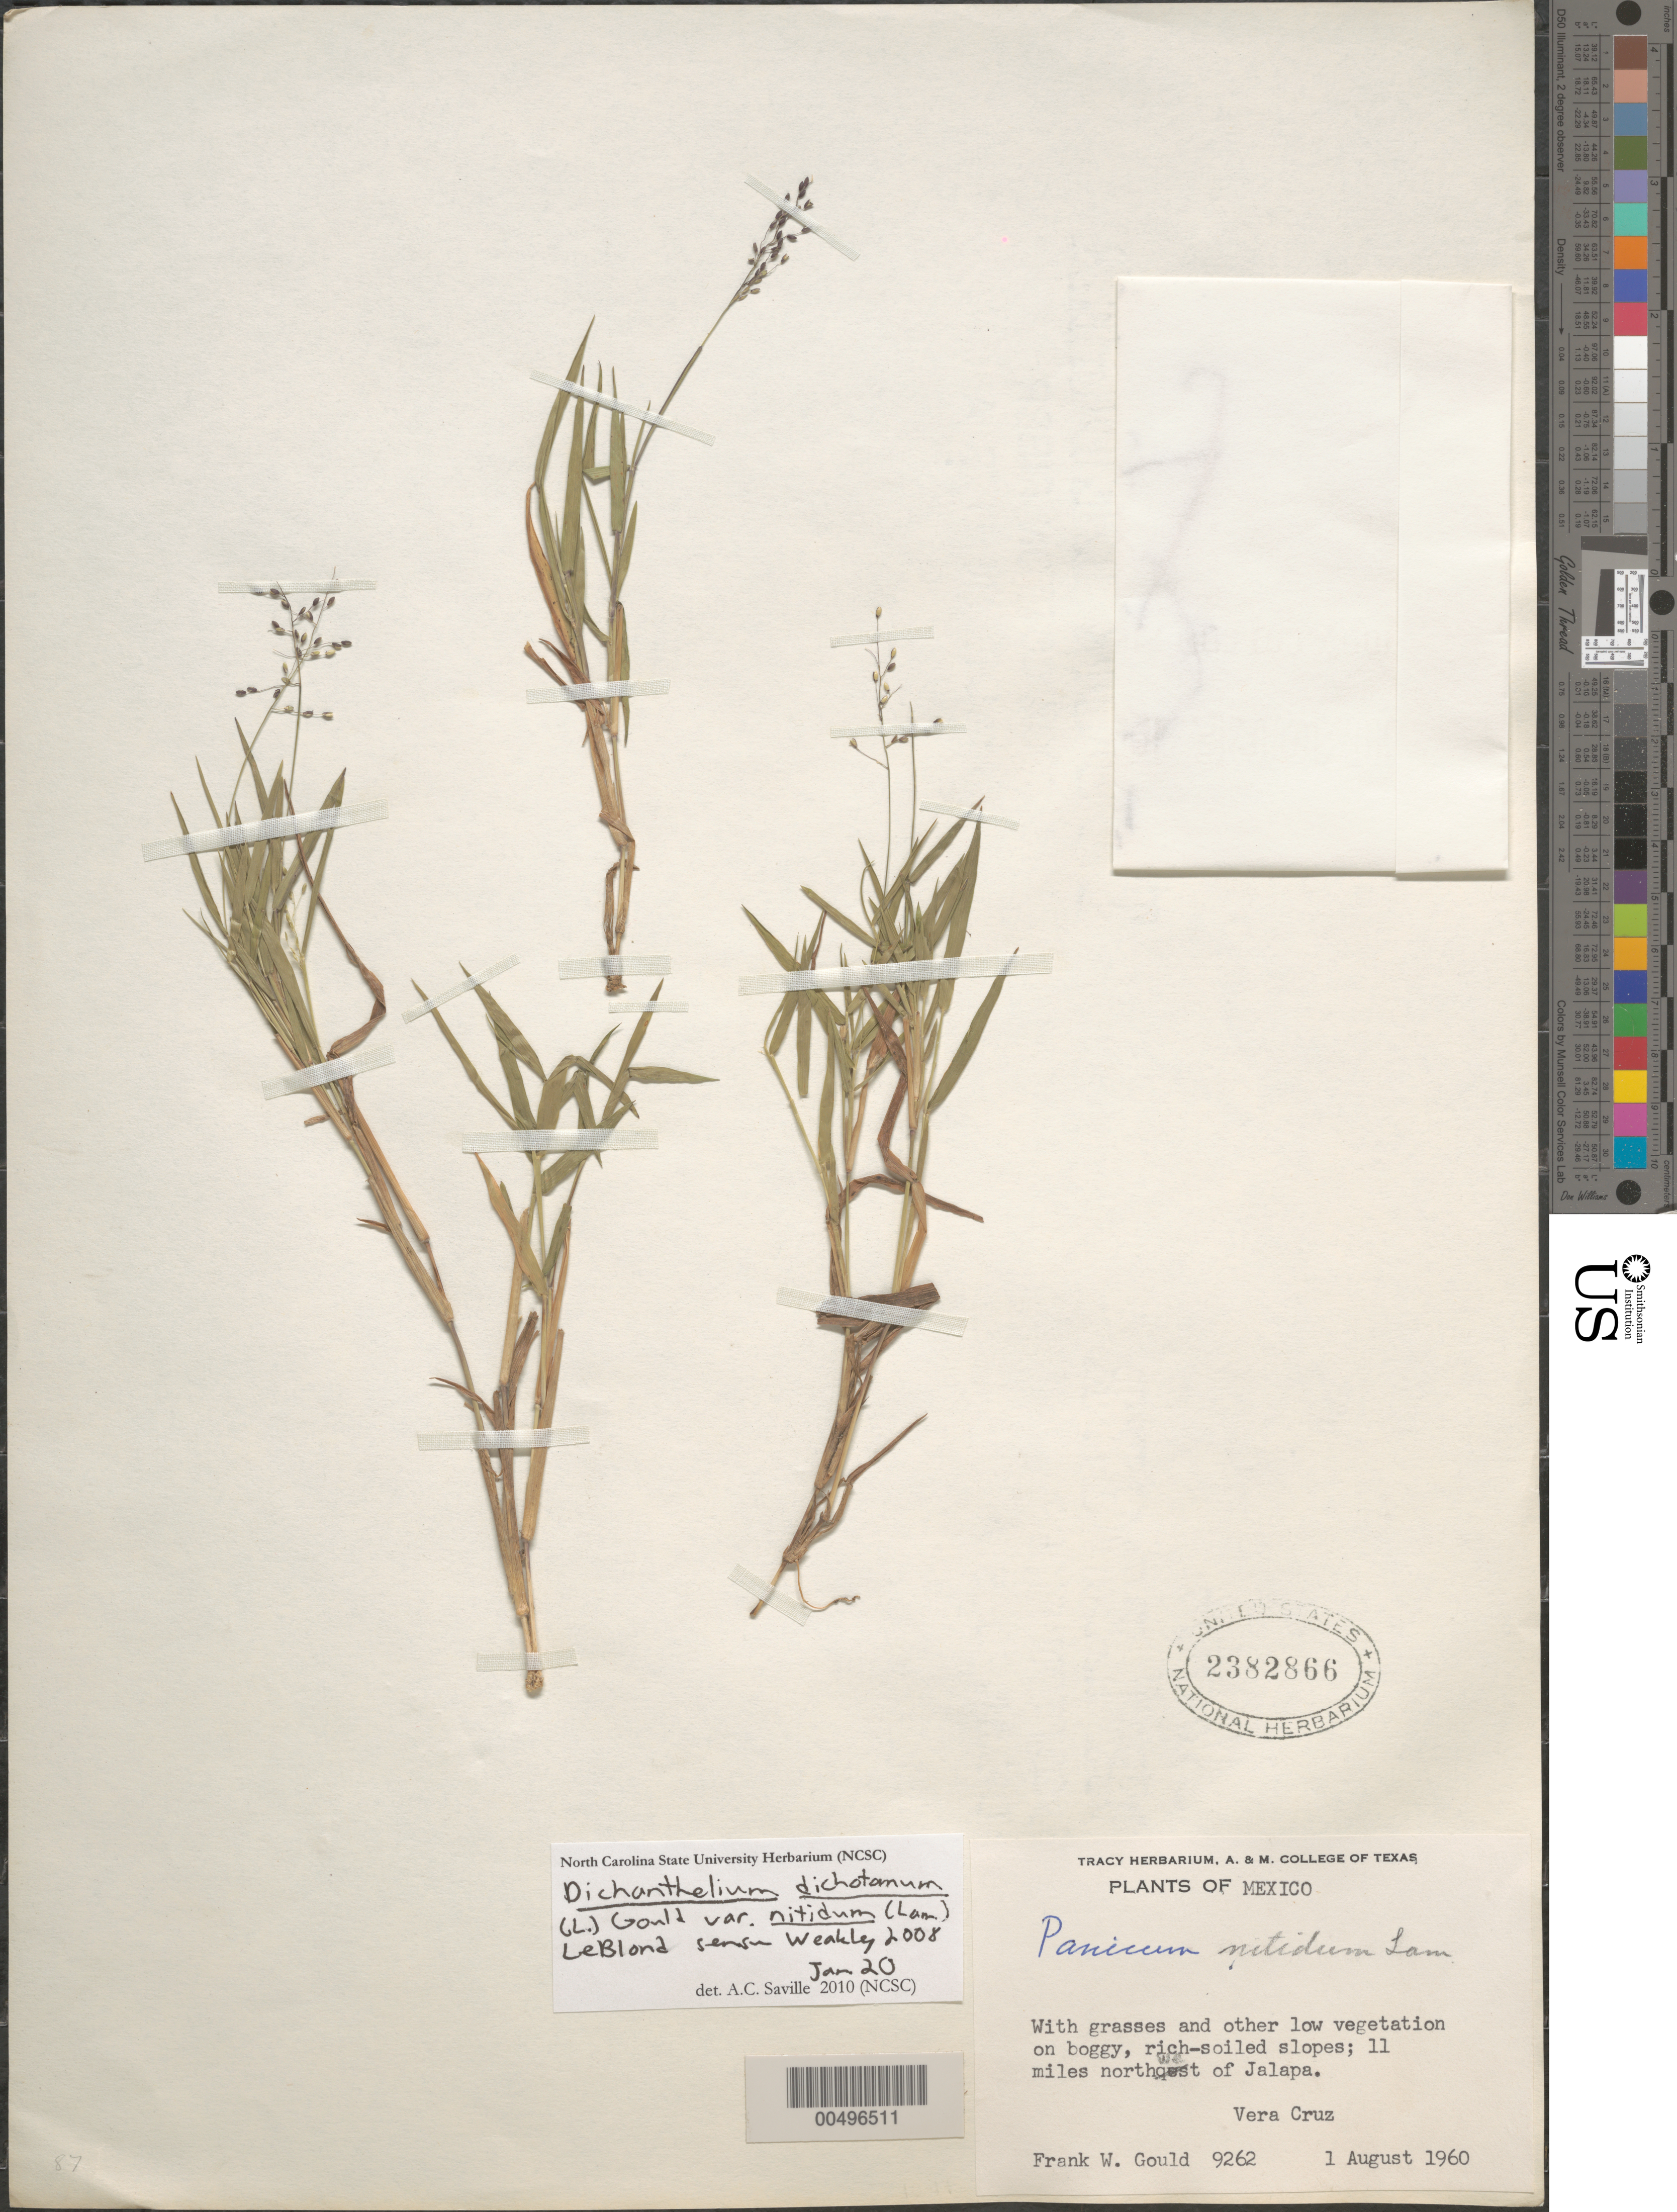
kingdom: Plantae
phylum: Tracheophyta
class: Liliopsida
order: Poales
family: Poaceae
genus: Dichanthelium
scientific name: Dichanthelium dichotomum var. nitidum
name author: (Lam.) LeBlond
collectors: F. W. Gould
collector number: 9262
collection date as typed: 1 Aug 1960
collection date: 1960-08-01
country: Mexico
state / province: Veracruz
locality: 11 mi NW of Jalapa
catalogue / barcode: US 2382866